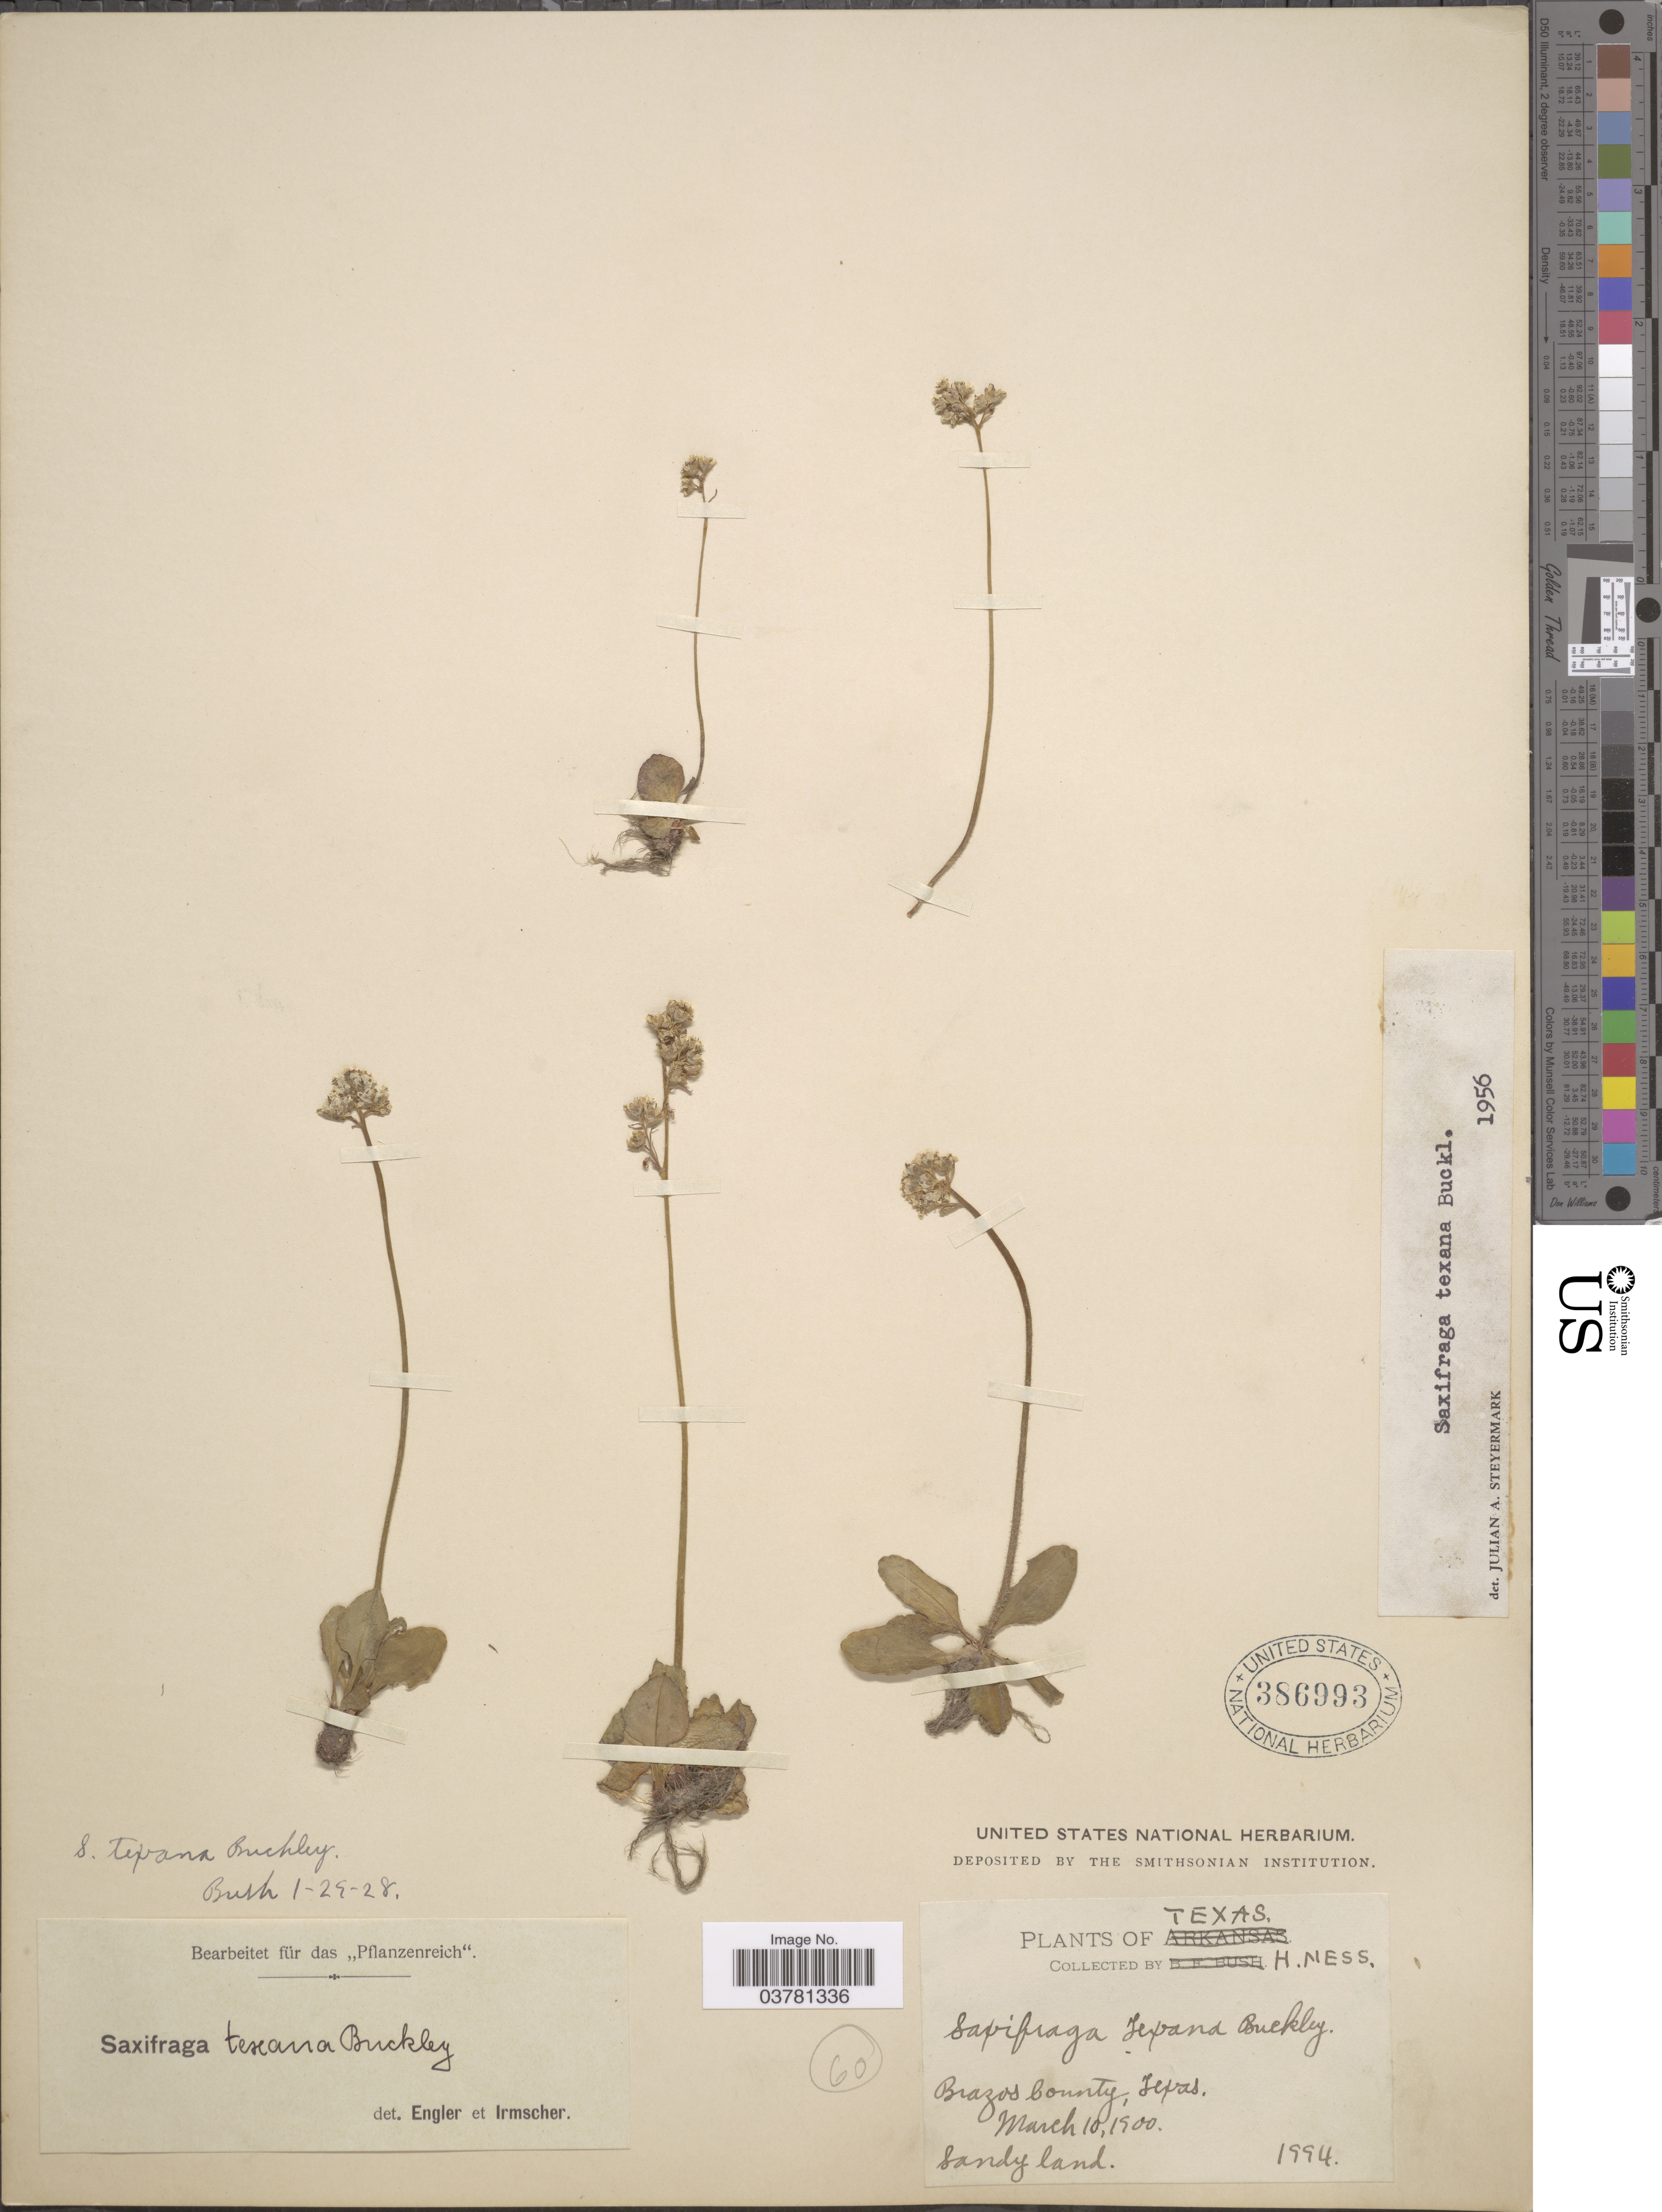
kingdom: Plantae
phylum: Tracheophyta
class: Magnoliopsida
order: Saxifragales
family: Saxifragaceae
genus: Micranthes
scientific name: Micranthes texana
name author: (Buckley) Small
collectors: H. Ness.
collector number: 1994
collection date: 1900-03-10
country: United States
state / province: Texas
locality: Brazos County.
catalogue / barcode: US 386993